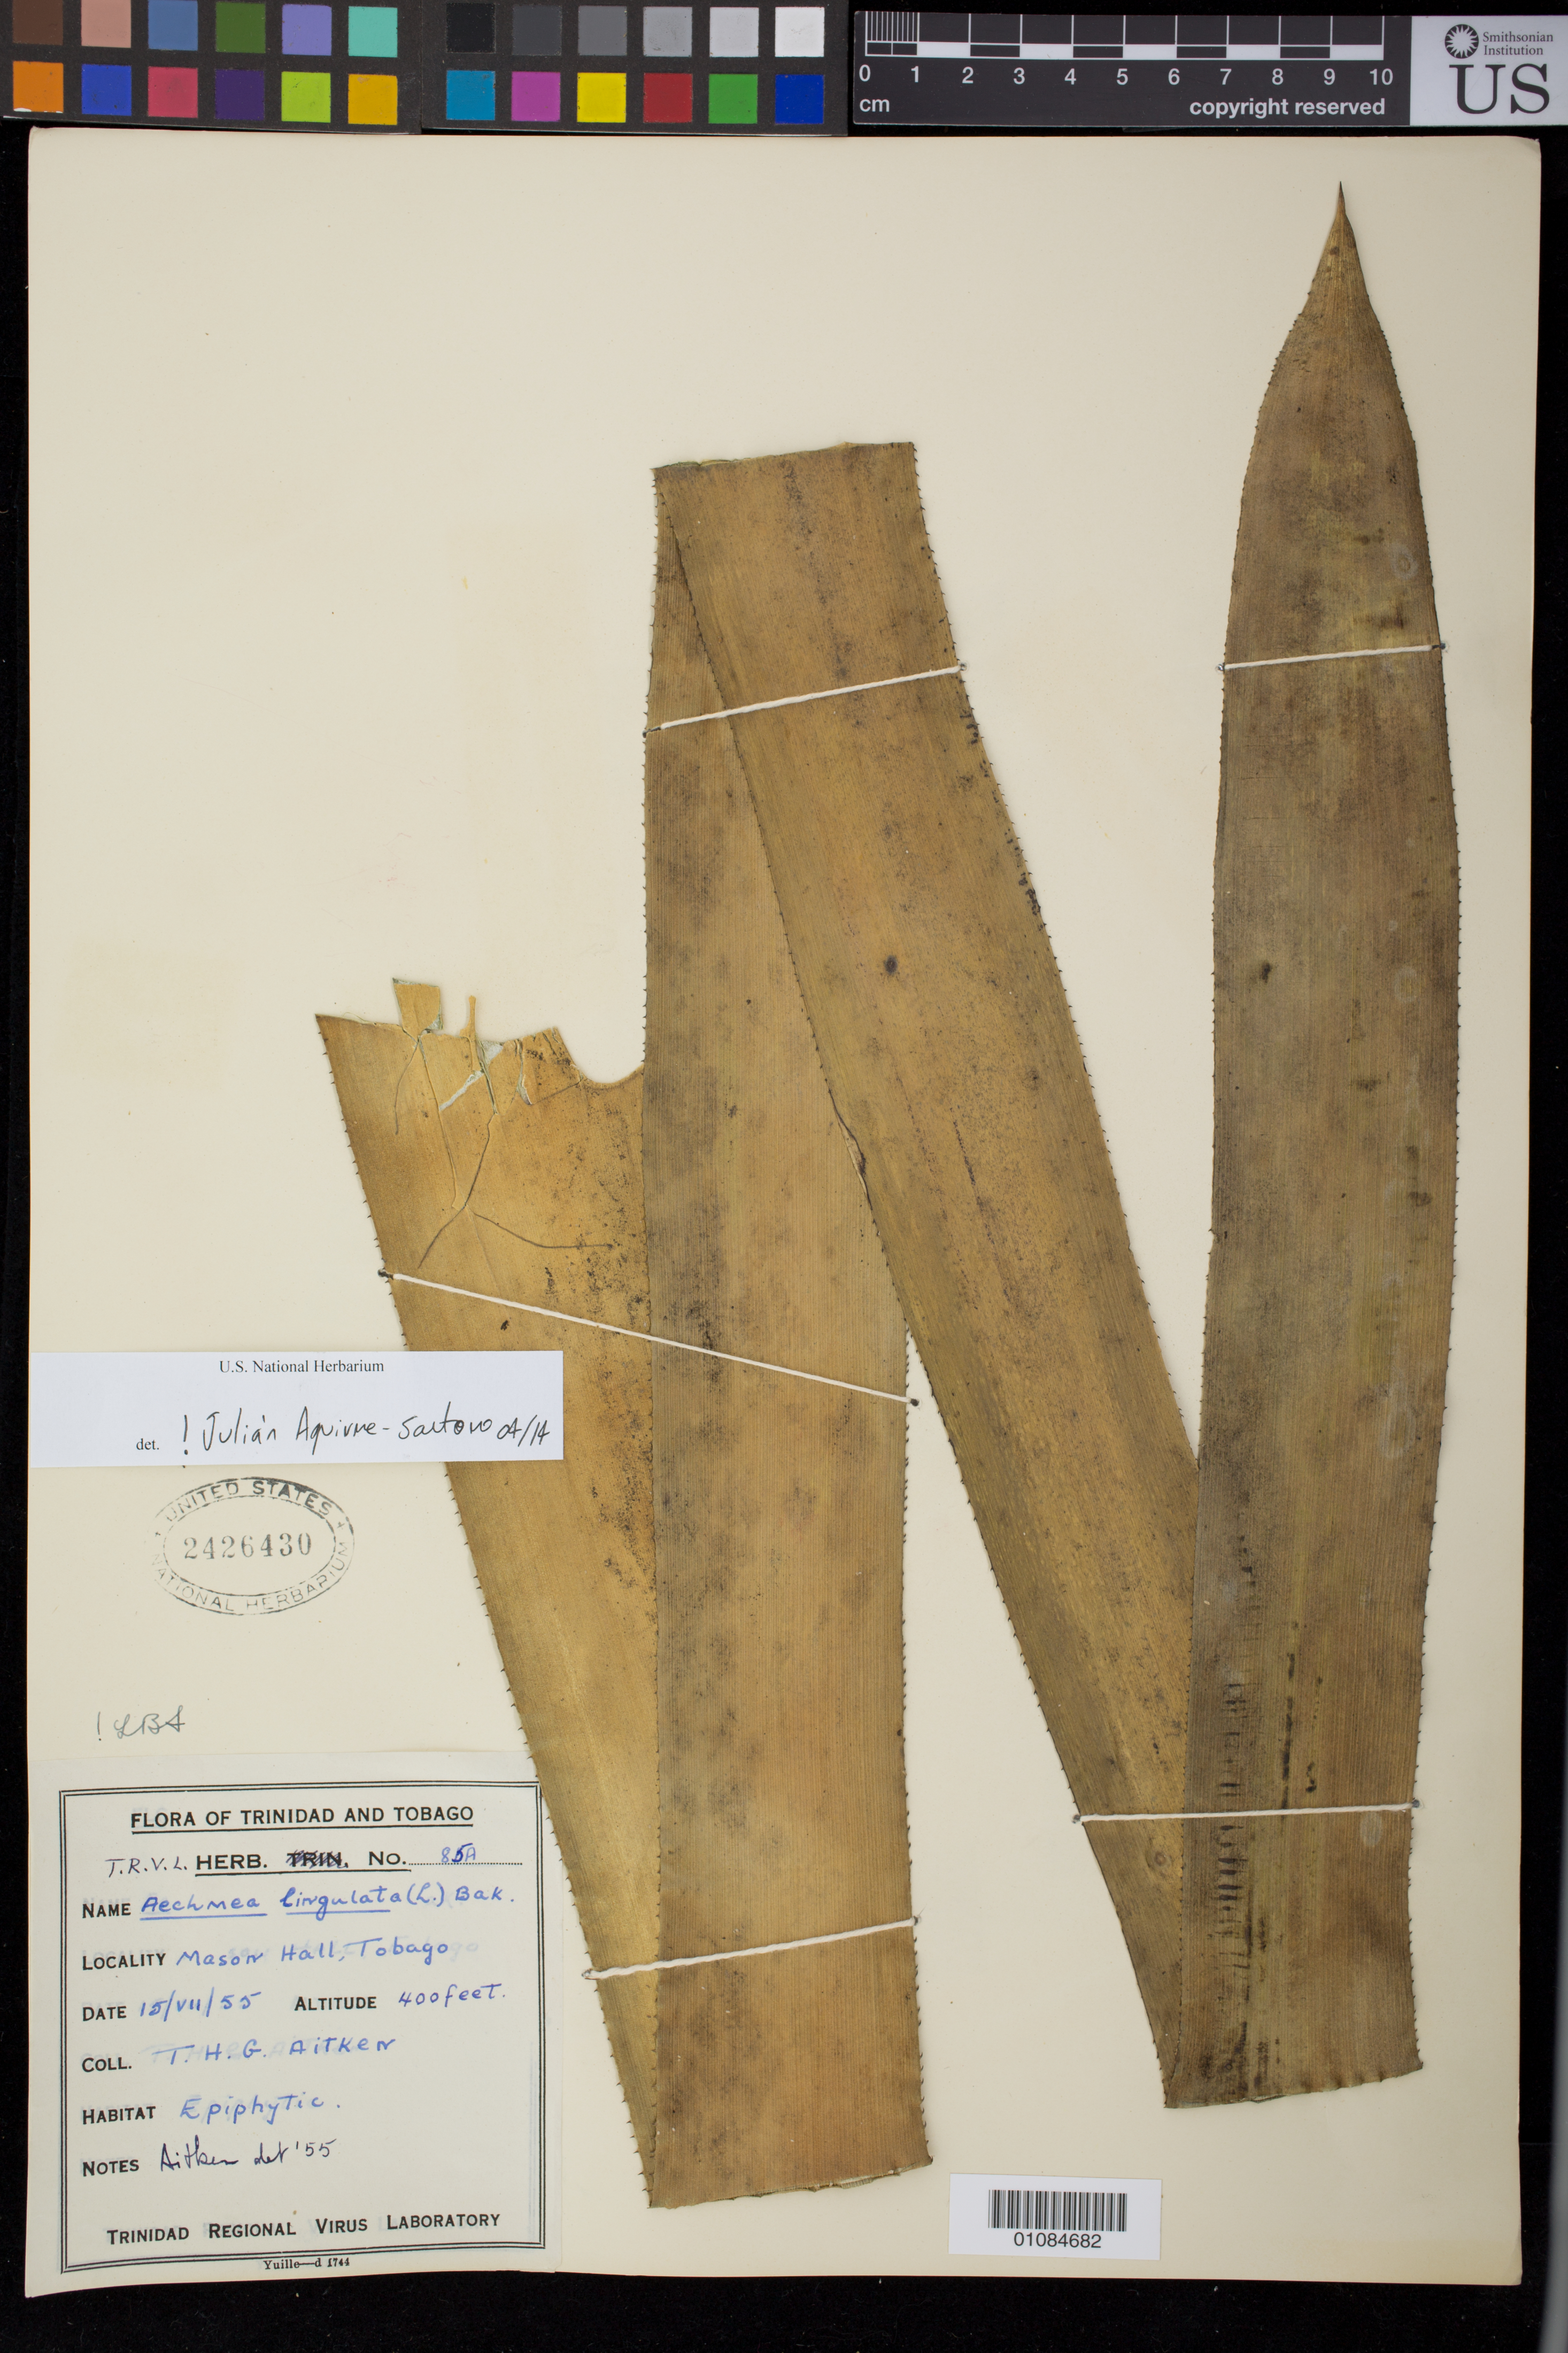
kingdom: Plantae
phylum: Tracheophyta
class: Liliopsida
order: Poales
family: Bromeliaceae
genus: Wittmackia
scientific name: Wittmackia lingulata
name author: (L.) Mez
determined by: Strong, Mark T., (BOT), Smithsonian Institution - National Museum of Natural History (UNITED STATES)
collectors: T. Aitken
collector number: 85A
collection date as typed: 15 Jul 1955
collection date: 1955-07-15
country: Trinidad and Tobago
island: Tobago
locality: Mason Hall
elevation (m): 122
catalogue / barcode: US 2426430